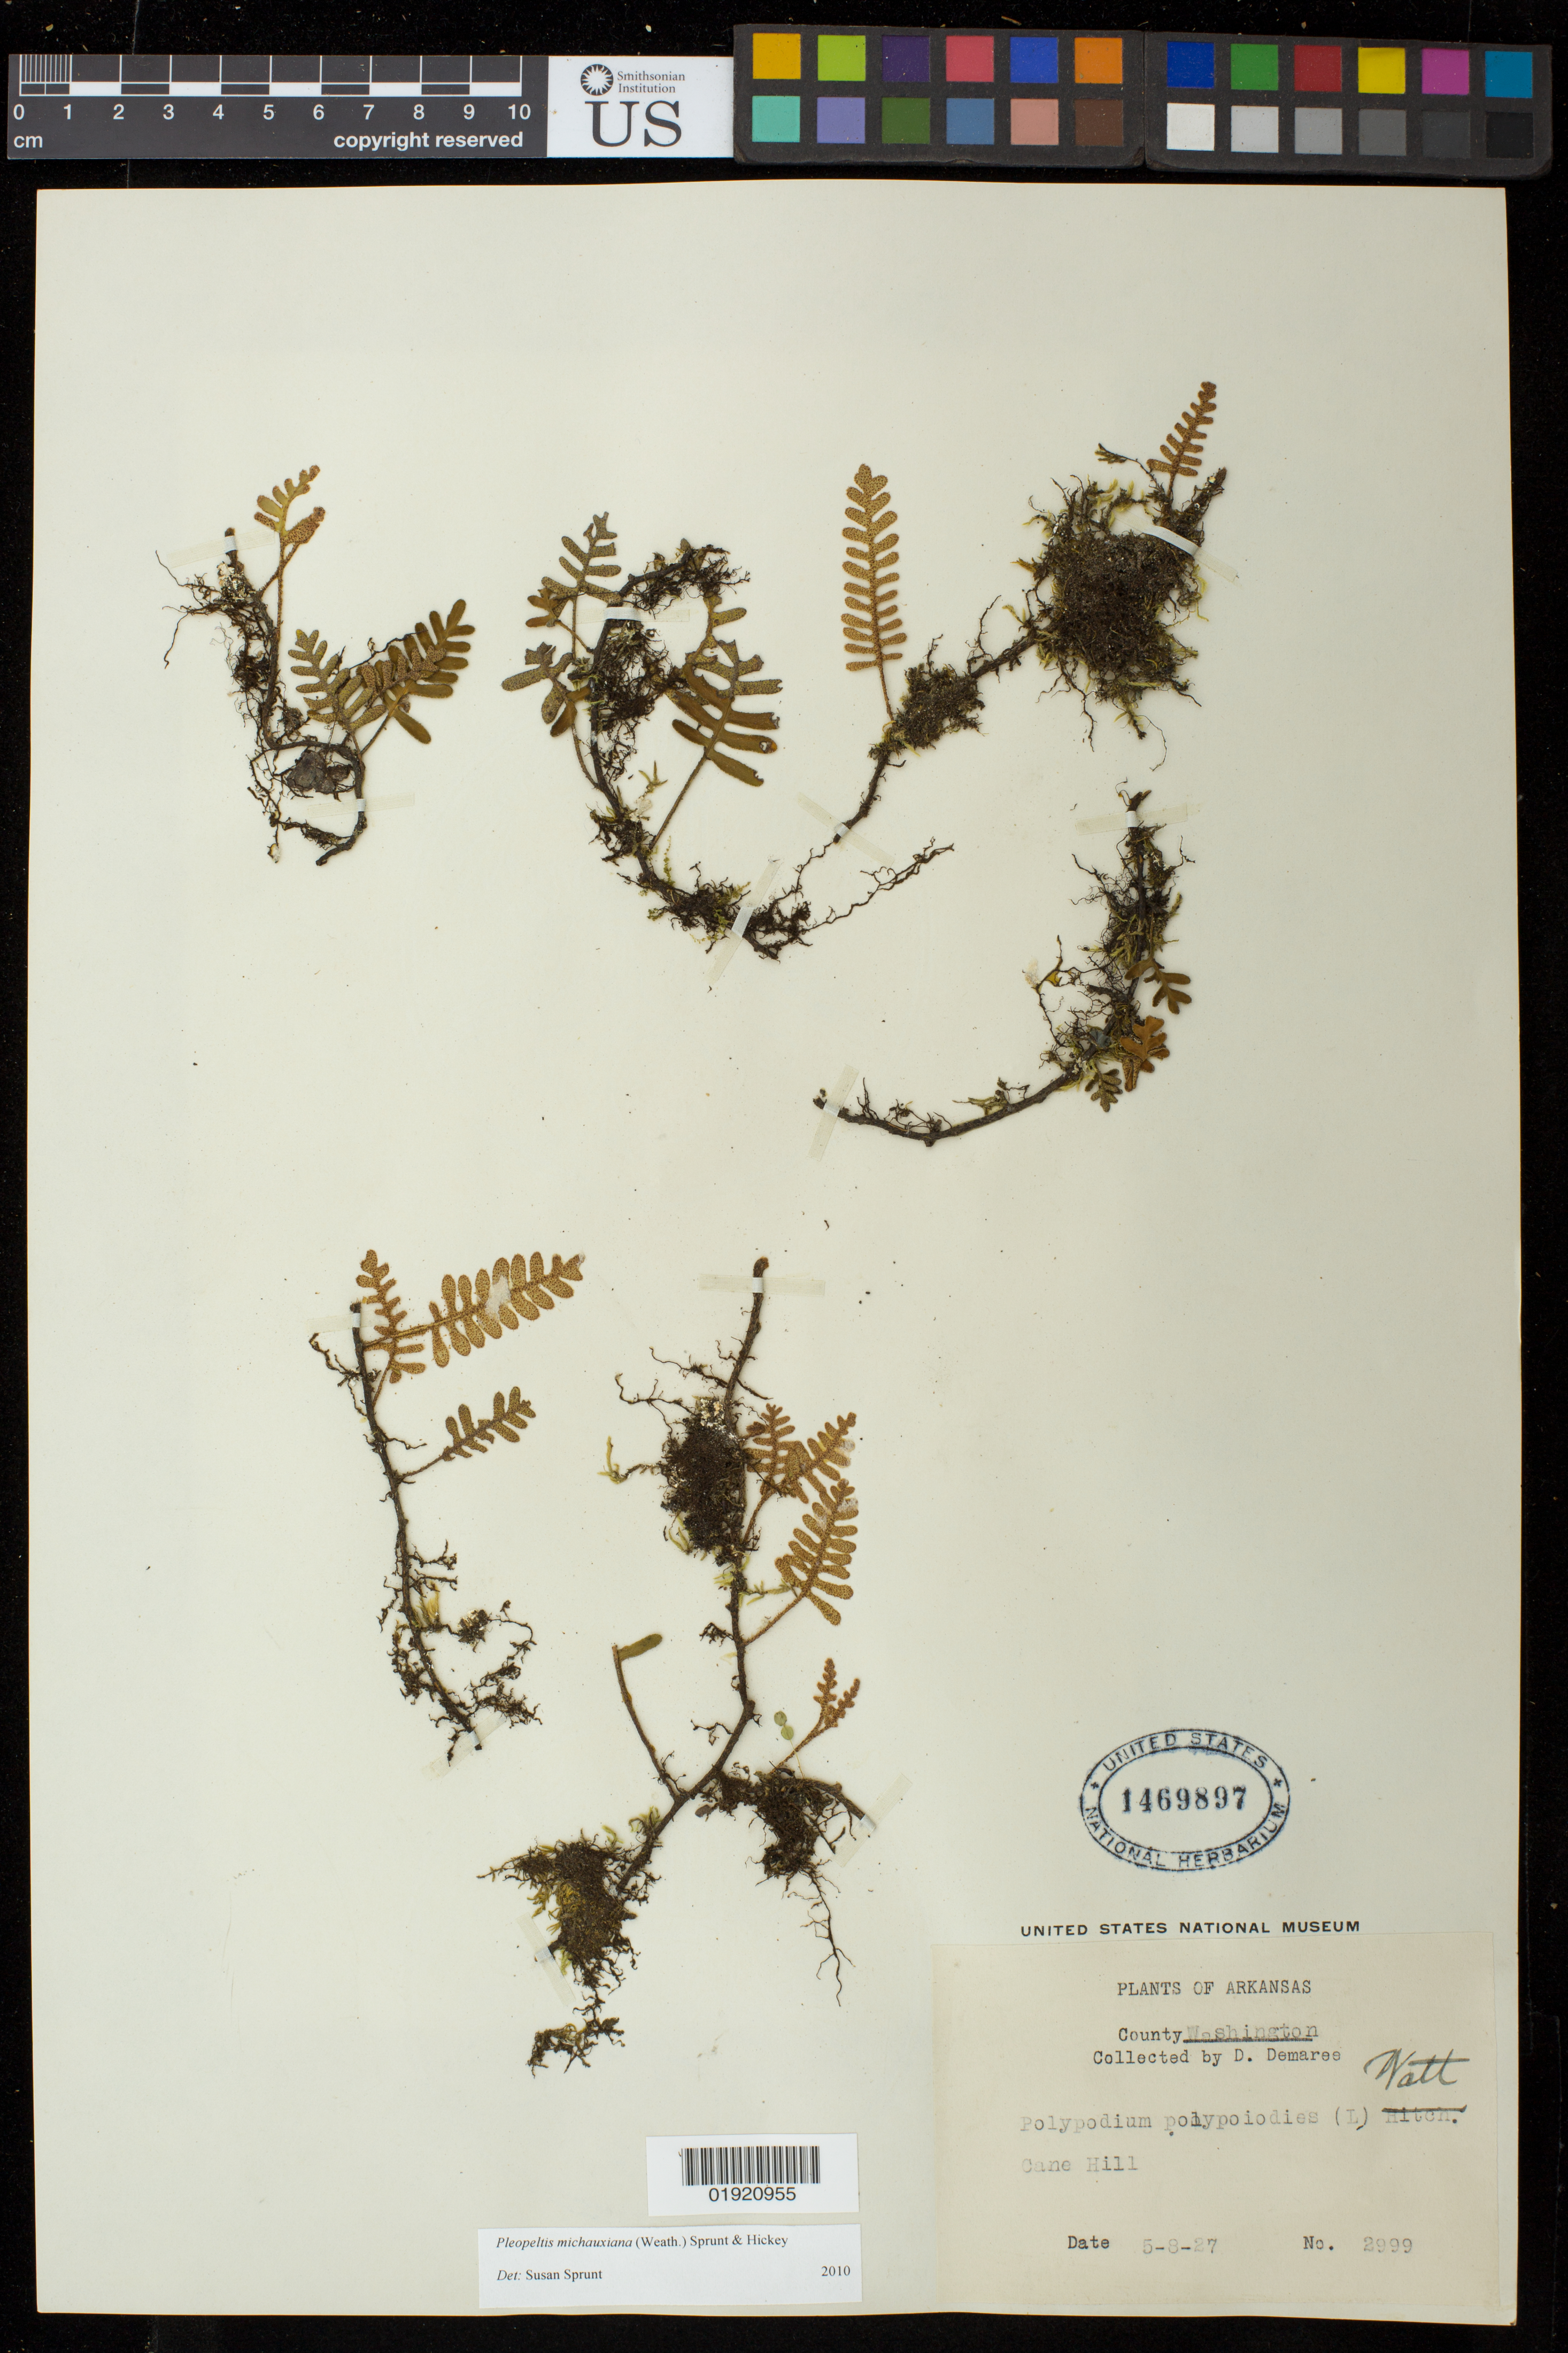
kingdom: Plantae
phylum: Tracheophyta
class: Polypodiopsida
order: Polypodiales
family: Polypodiaceae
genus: Pleopeltis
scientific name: Pleopeltis michauxiana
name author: (Weath.) Hickey & Sprunt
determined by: Sprunt, S. V.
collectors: D. Demaree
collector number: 2999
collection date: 1927-08-05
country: United States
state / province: Arkansas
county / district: Washington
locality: County: Washington. Cane Hill.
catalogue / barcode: US 1469897